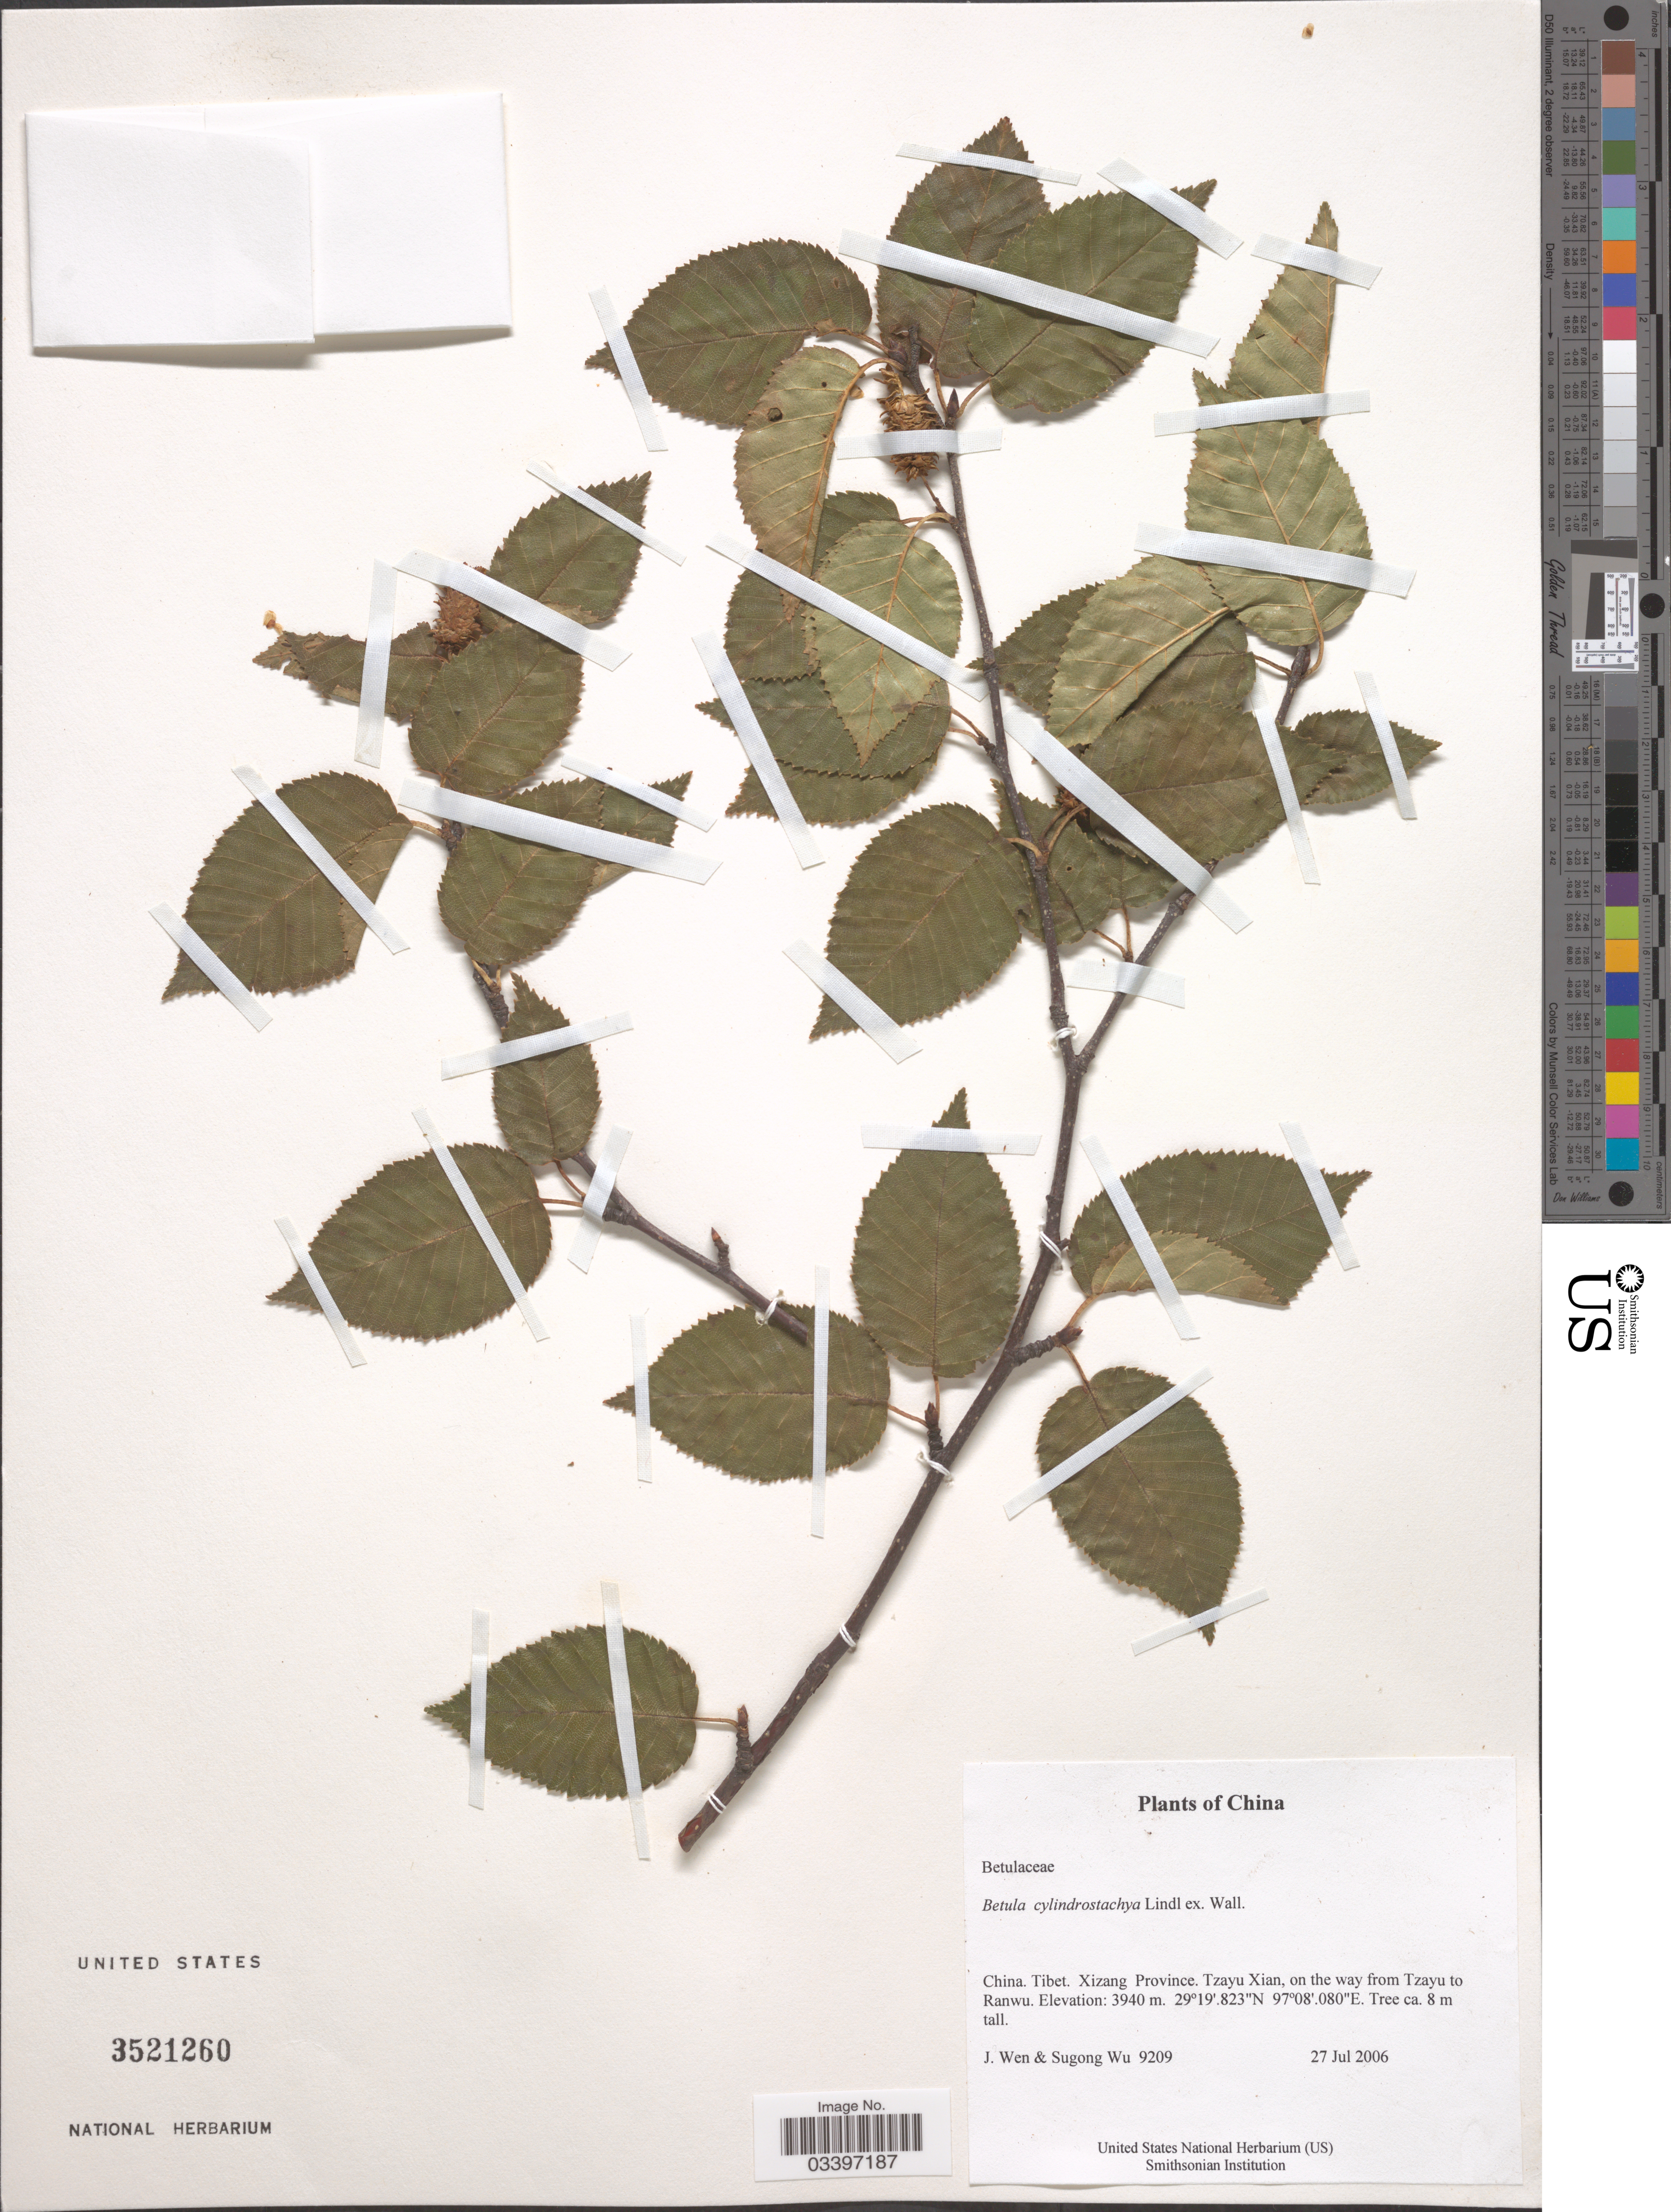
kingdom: Plantae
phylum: Tracheophyta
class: Magnoliopsida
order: Fagales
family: Betulaceae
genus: Betula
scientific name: Betula cylindrostachys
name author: Lindl. ex Wall.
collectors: J. Wen & Sugong Wu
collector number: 9209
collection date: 2006-07-27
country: China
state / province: Xizang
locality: Tibet. Xizang Province. Tzayu Xian, on the way from Tzayu to Ranwu.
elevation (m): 3940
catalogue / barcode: US 3521260